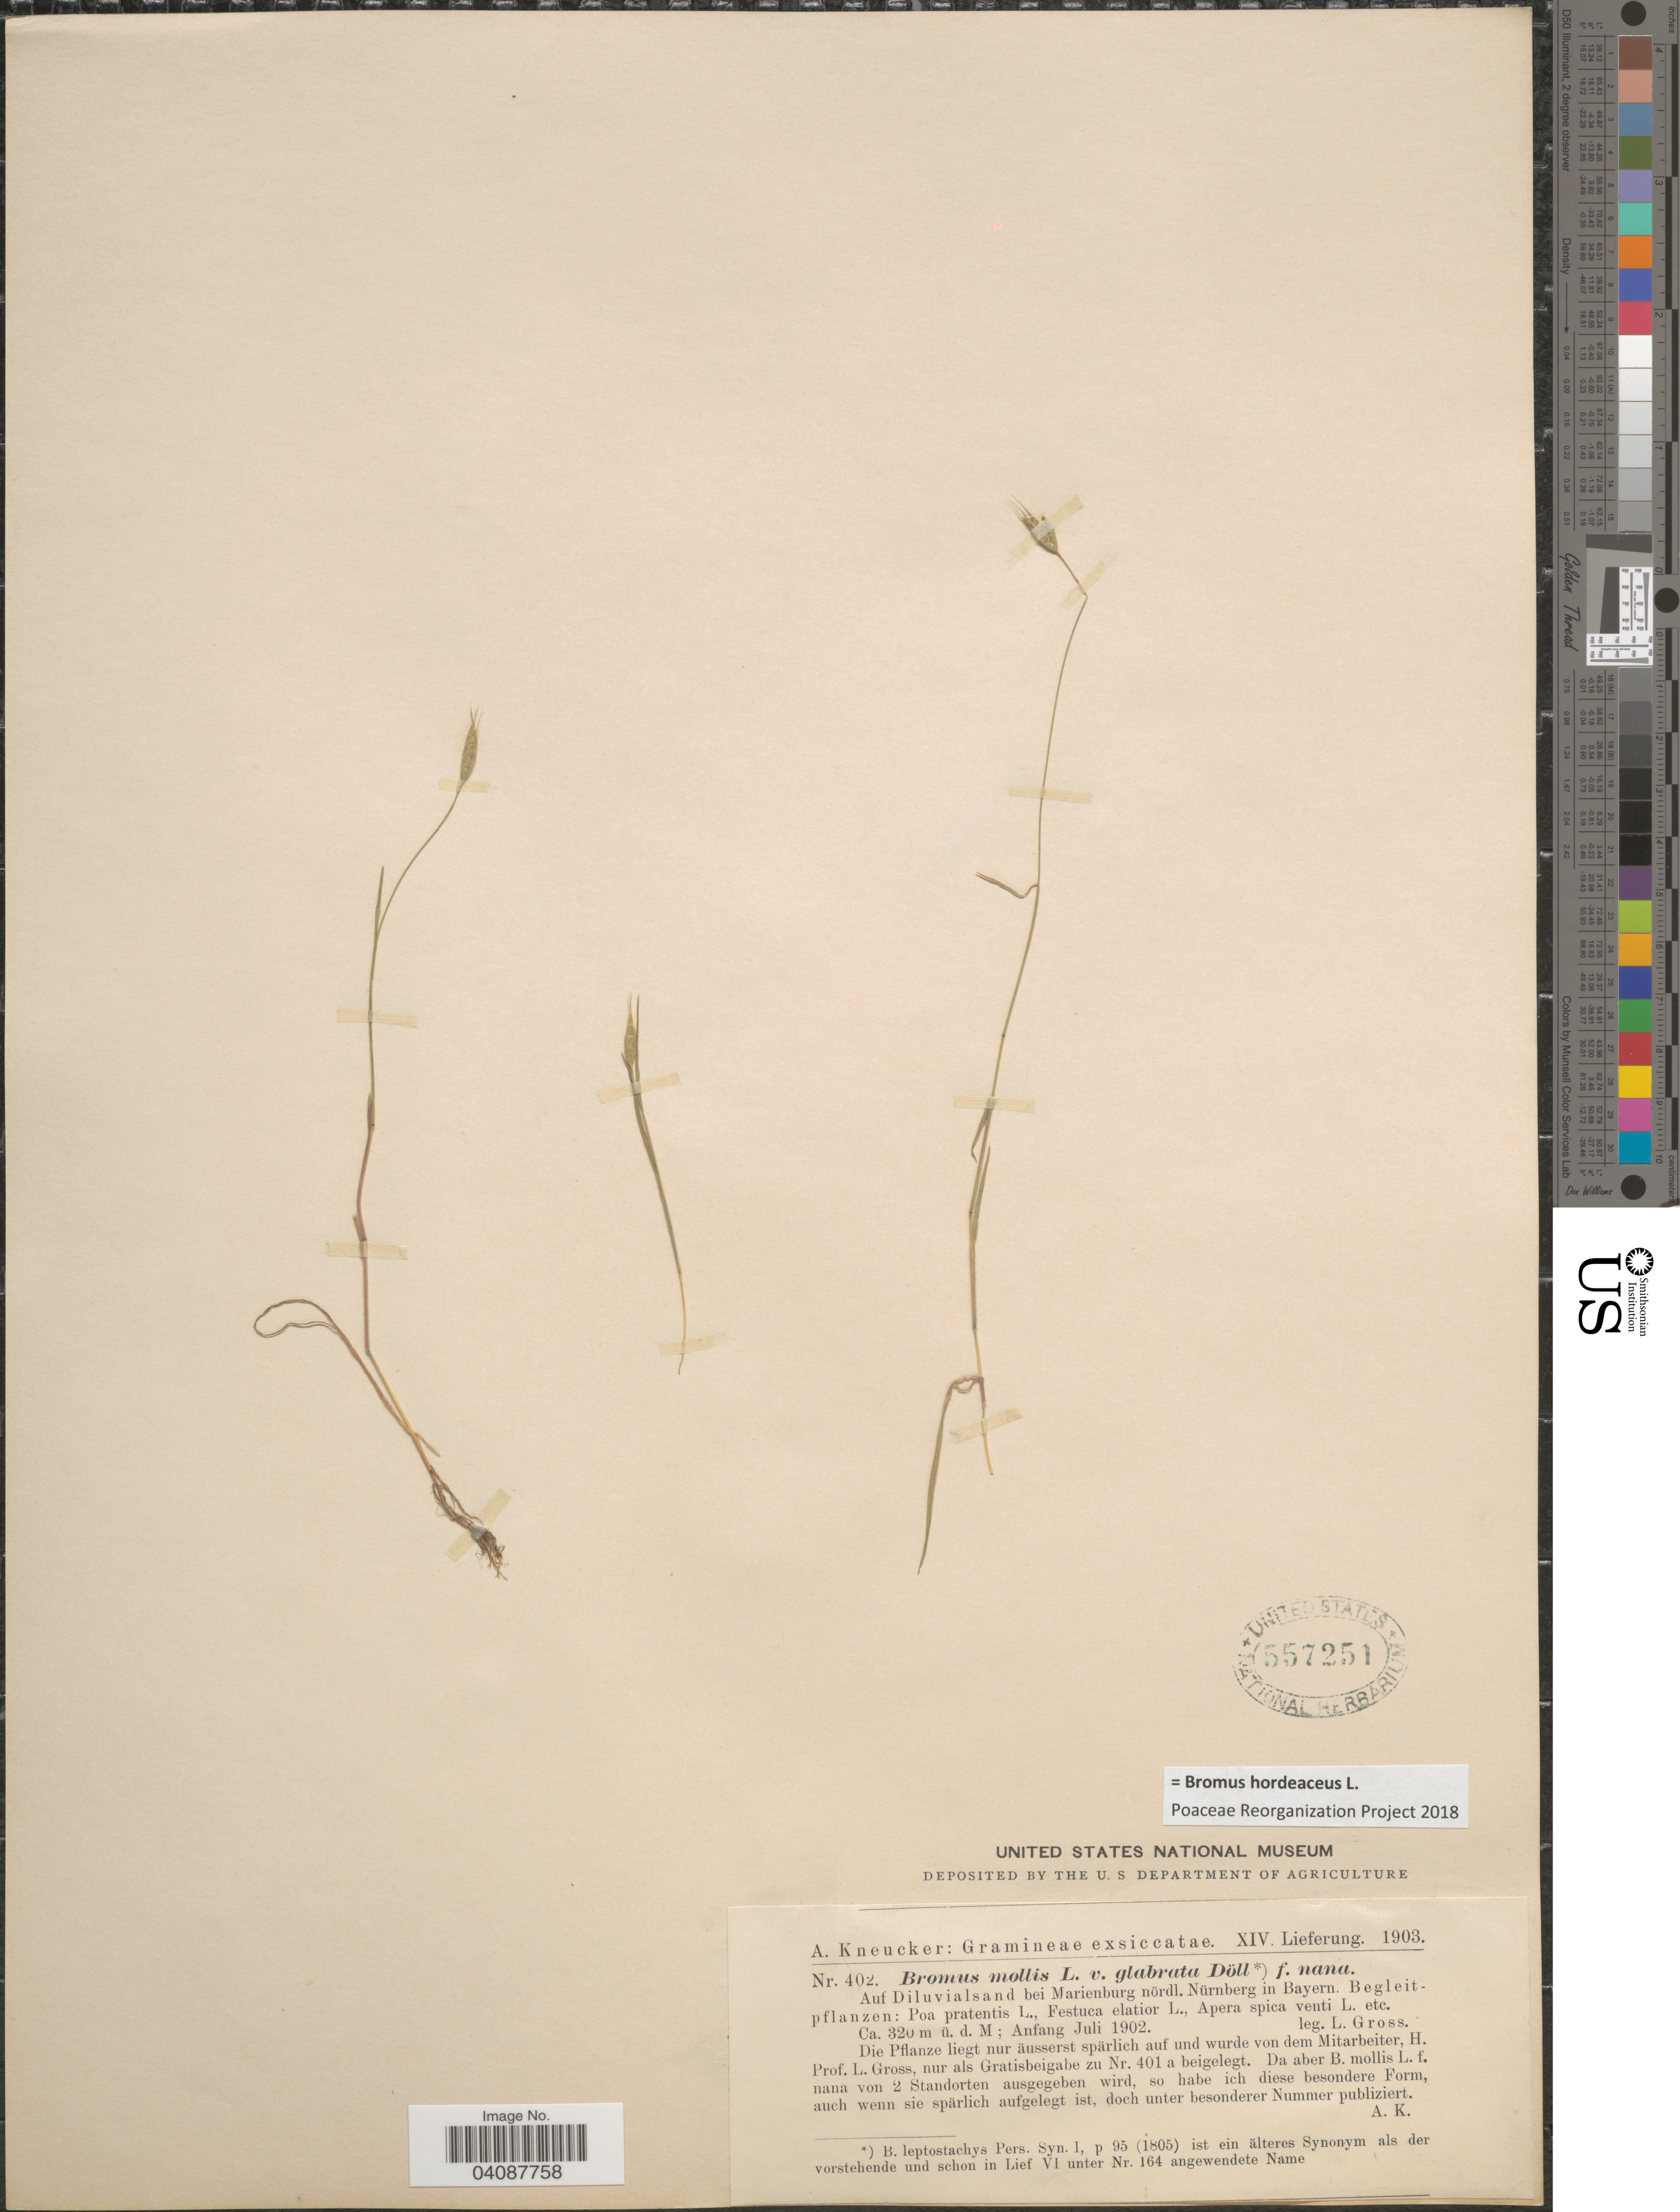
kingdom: Plantae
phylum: Tracheophyta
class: Liliopsida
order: Poales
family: Poaceae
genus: Bromus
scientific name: Bromus hordeaceus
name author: L.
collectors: L. Gross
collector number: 402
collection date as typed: Anfang Juli 1902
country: Germany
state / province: Bayern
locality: Auf Diluvialsand bei Marienburg nördl. Nürnberg in Bayern.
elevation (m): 320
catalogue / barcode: US 557251